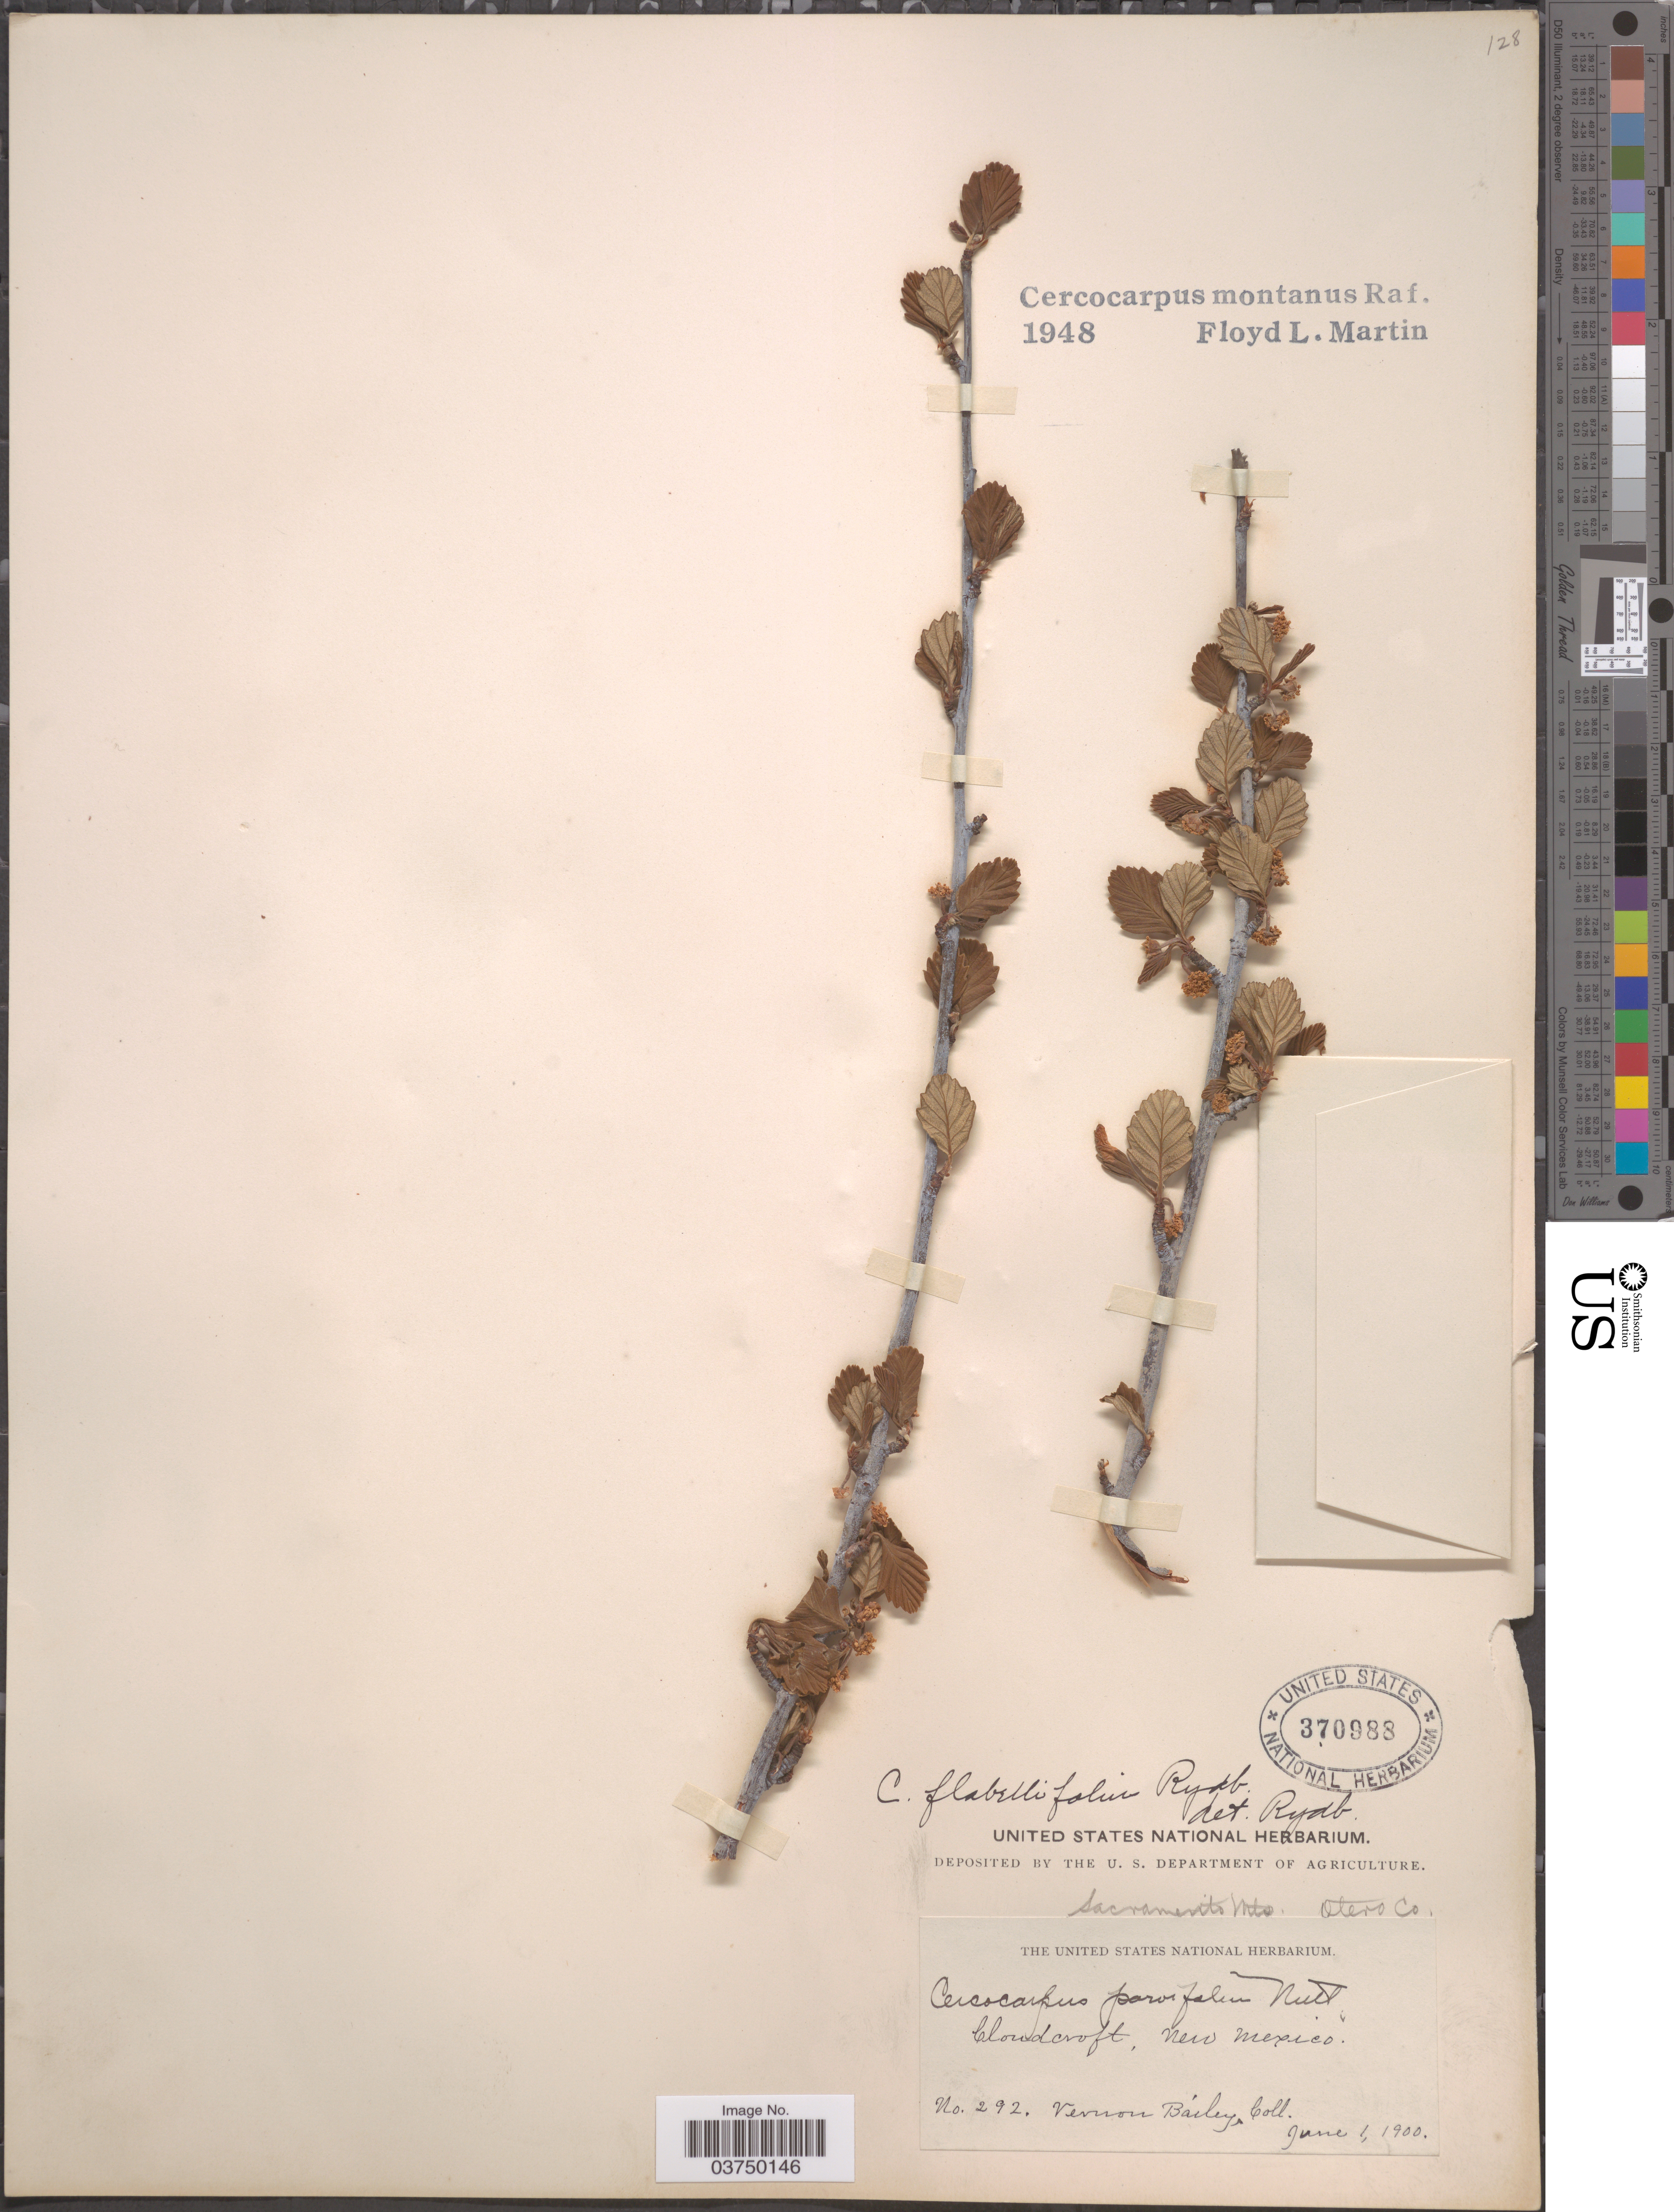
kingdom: Plantae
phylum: Tracheophyta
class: Magnoliopsida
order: Rosales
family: Rosaceae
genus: Cercocarpus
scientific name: Cercocarpus montanus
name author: Raf.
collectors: V. O. Bailey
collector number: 292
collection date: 1900-06-01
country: United States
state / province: New Mexico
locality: Cloudcroft. Sacramento Mts. Otero Co.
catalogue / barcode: US 370988